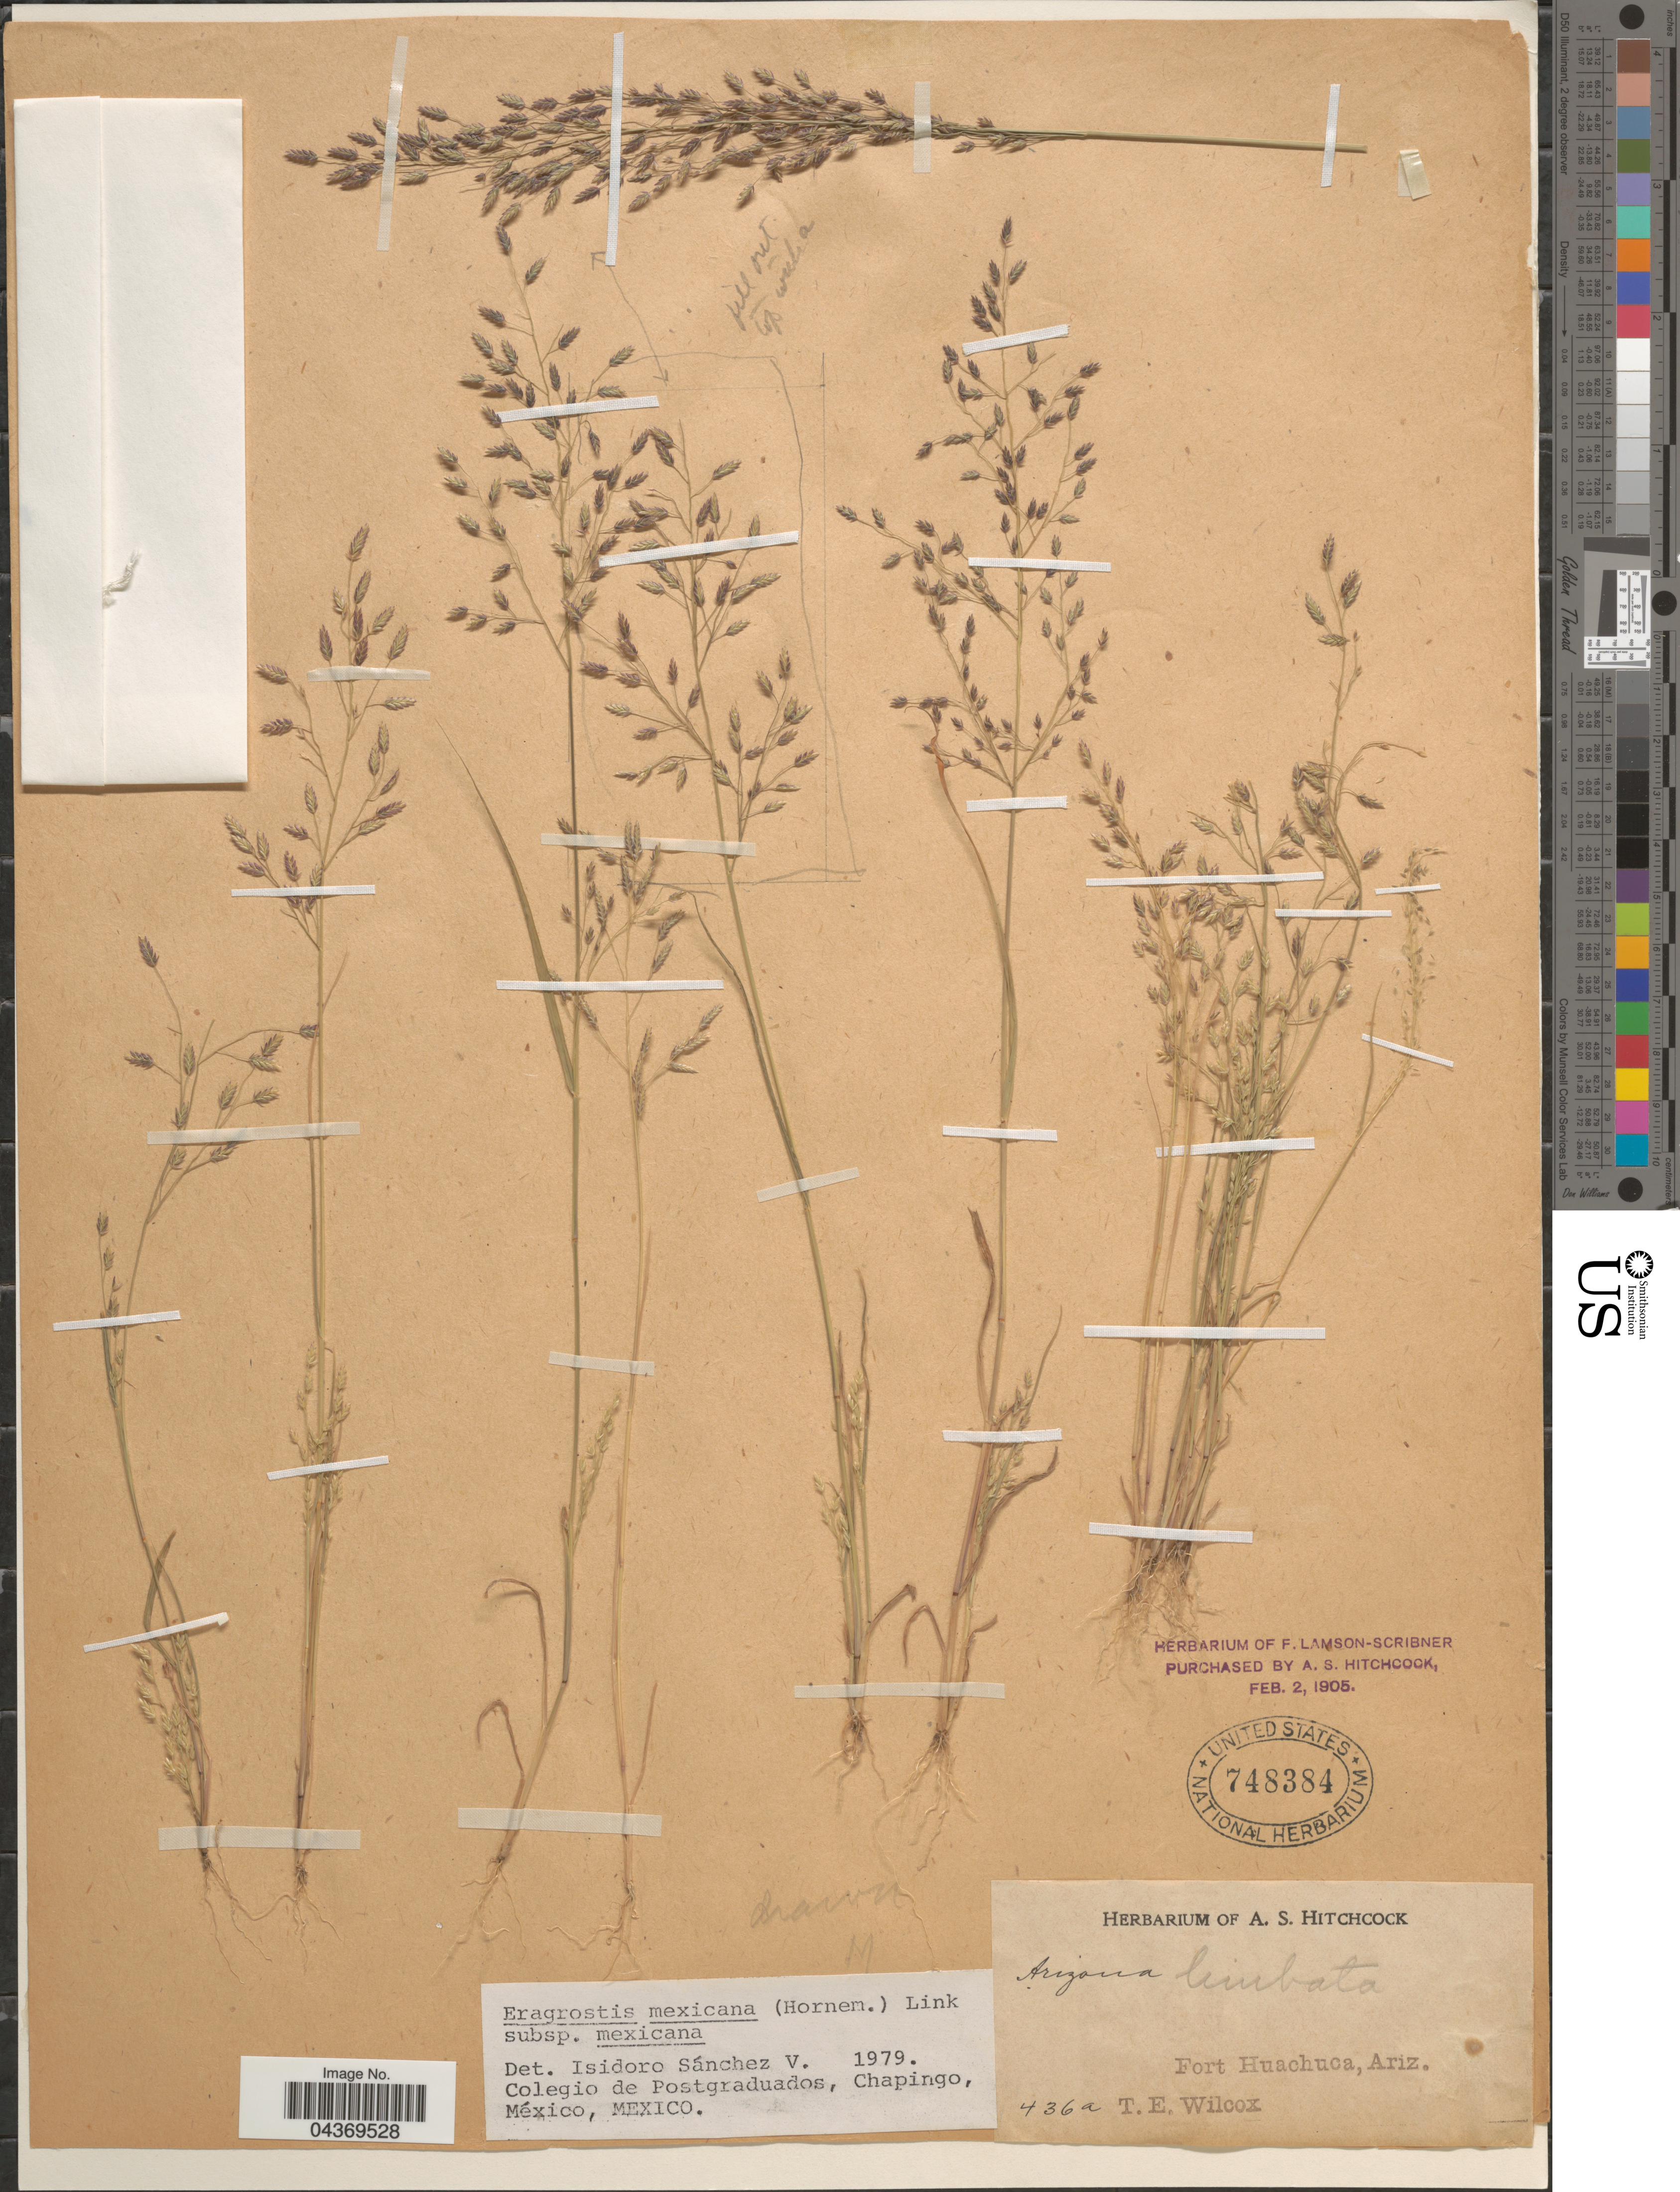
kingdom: Plantae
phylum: Tracheophyta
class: Liliopsida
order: Poales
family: Poaceae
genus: Eragrostis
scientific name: Eragrostis mexicana subsp. mexicana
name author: (Hornem.) Link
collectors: T. E. Wilcox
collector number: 436a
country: United States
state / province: Arizona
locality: Fort Huachuca.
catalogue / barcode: US 748384